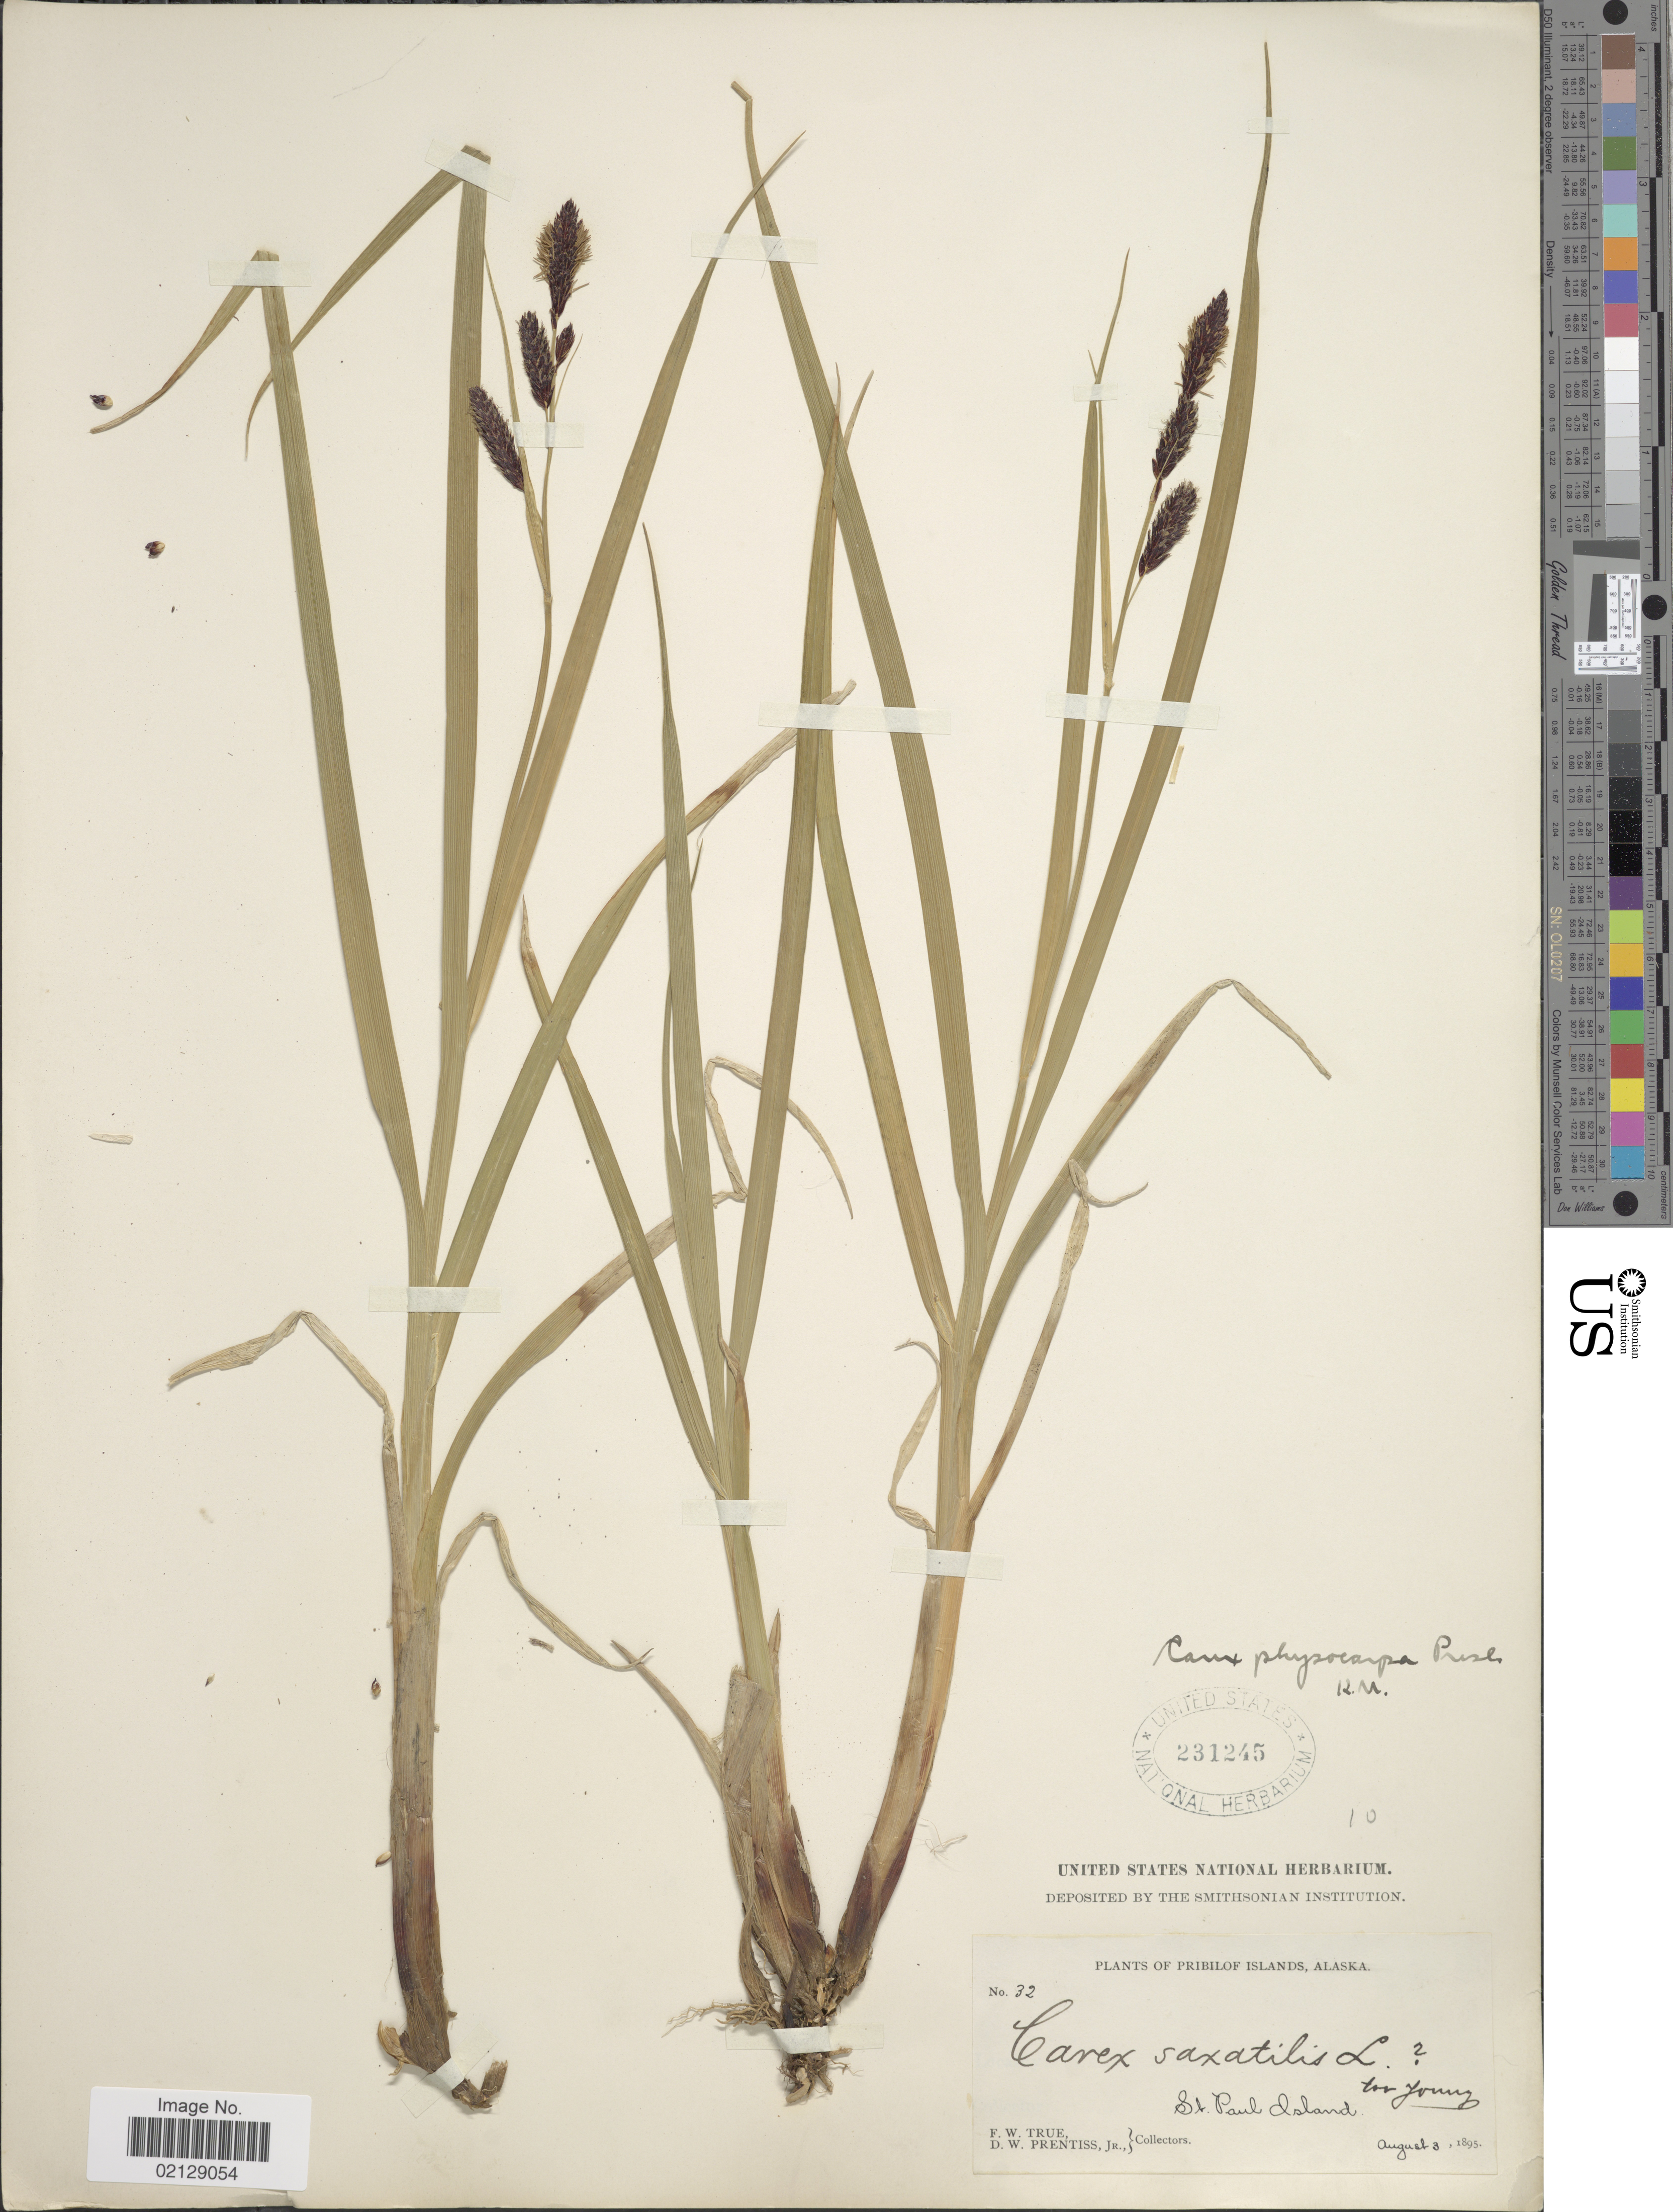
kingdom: Plantae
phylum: Tracheophyta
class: Liliopsida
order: Poales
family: Cyperaceae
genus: Carex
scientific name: Carex saxatilis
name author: L.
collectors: F. True & D. Prentiss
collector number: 32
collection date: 1895-08-03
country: United States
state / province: Alaska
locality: Pribilof Islands, St. Paul Island.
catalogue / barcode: US 231245